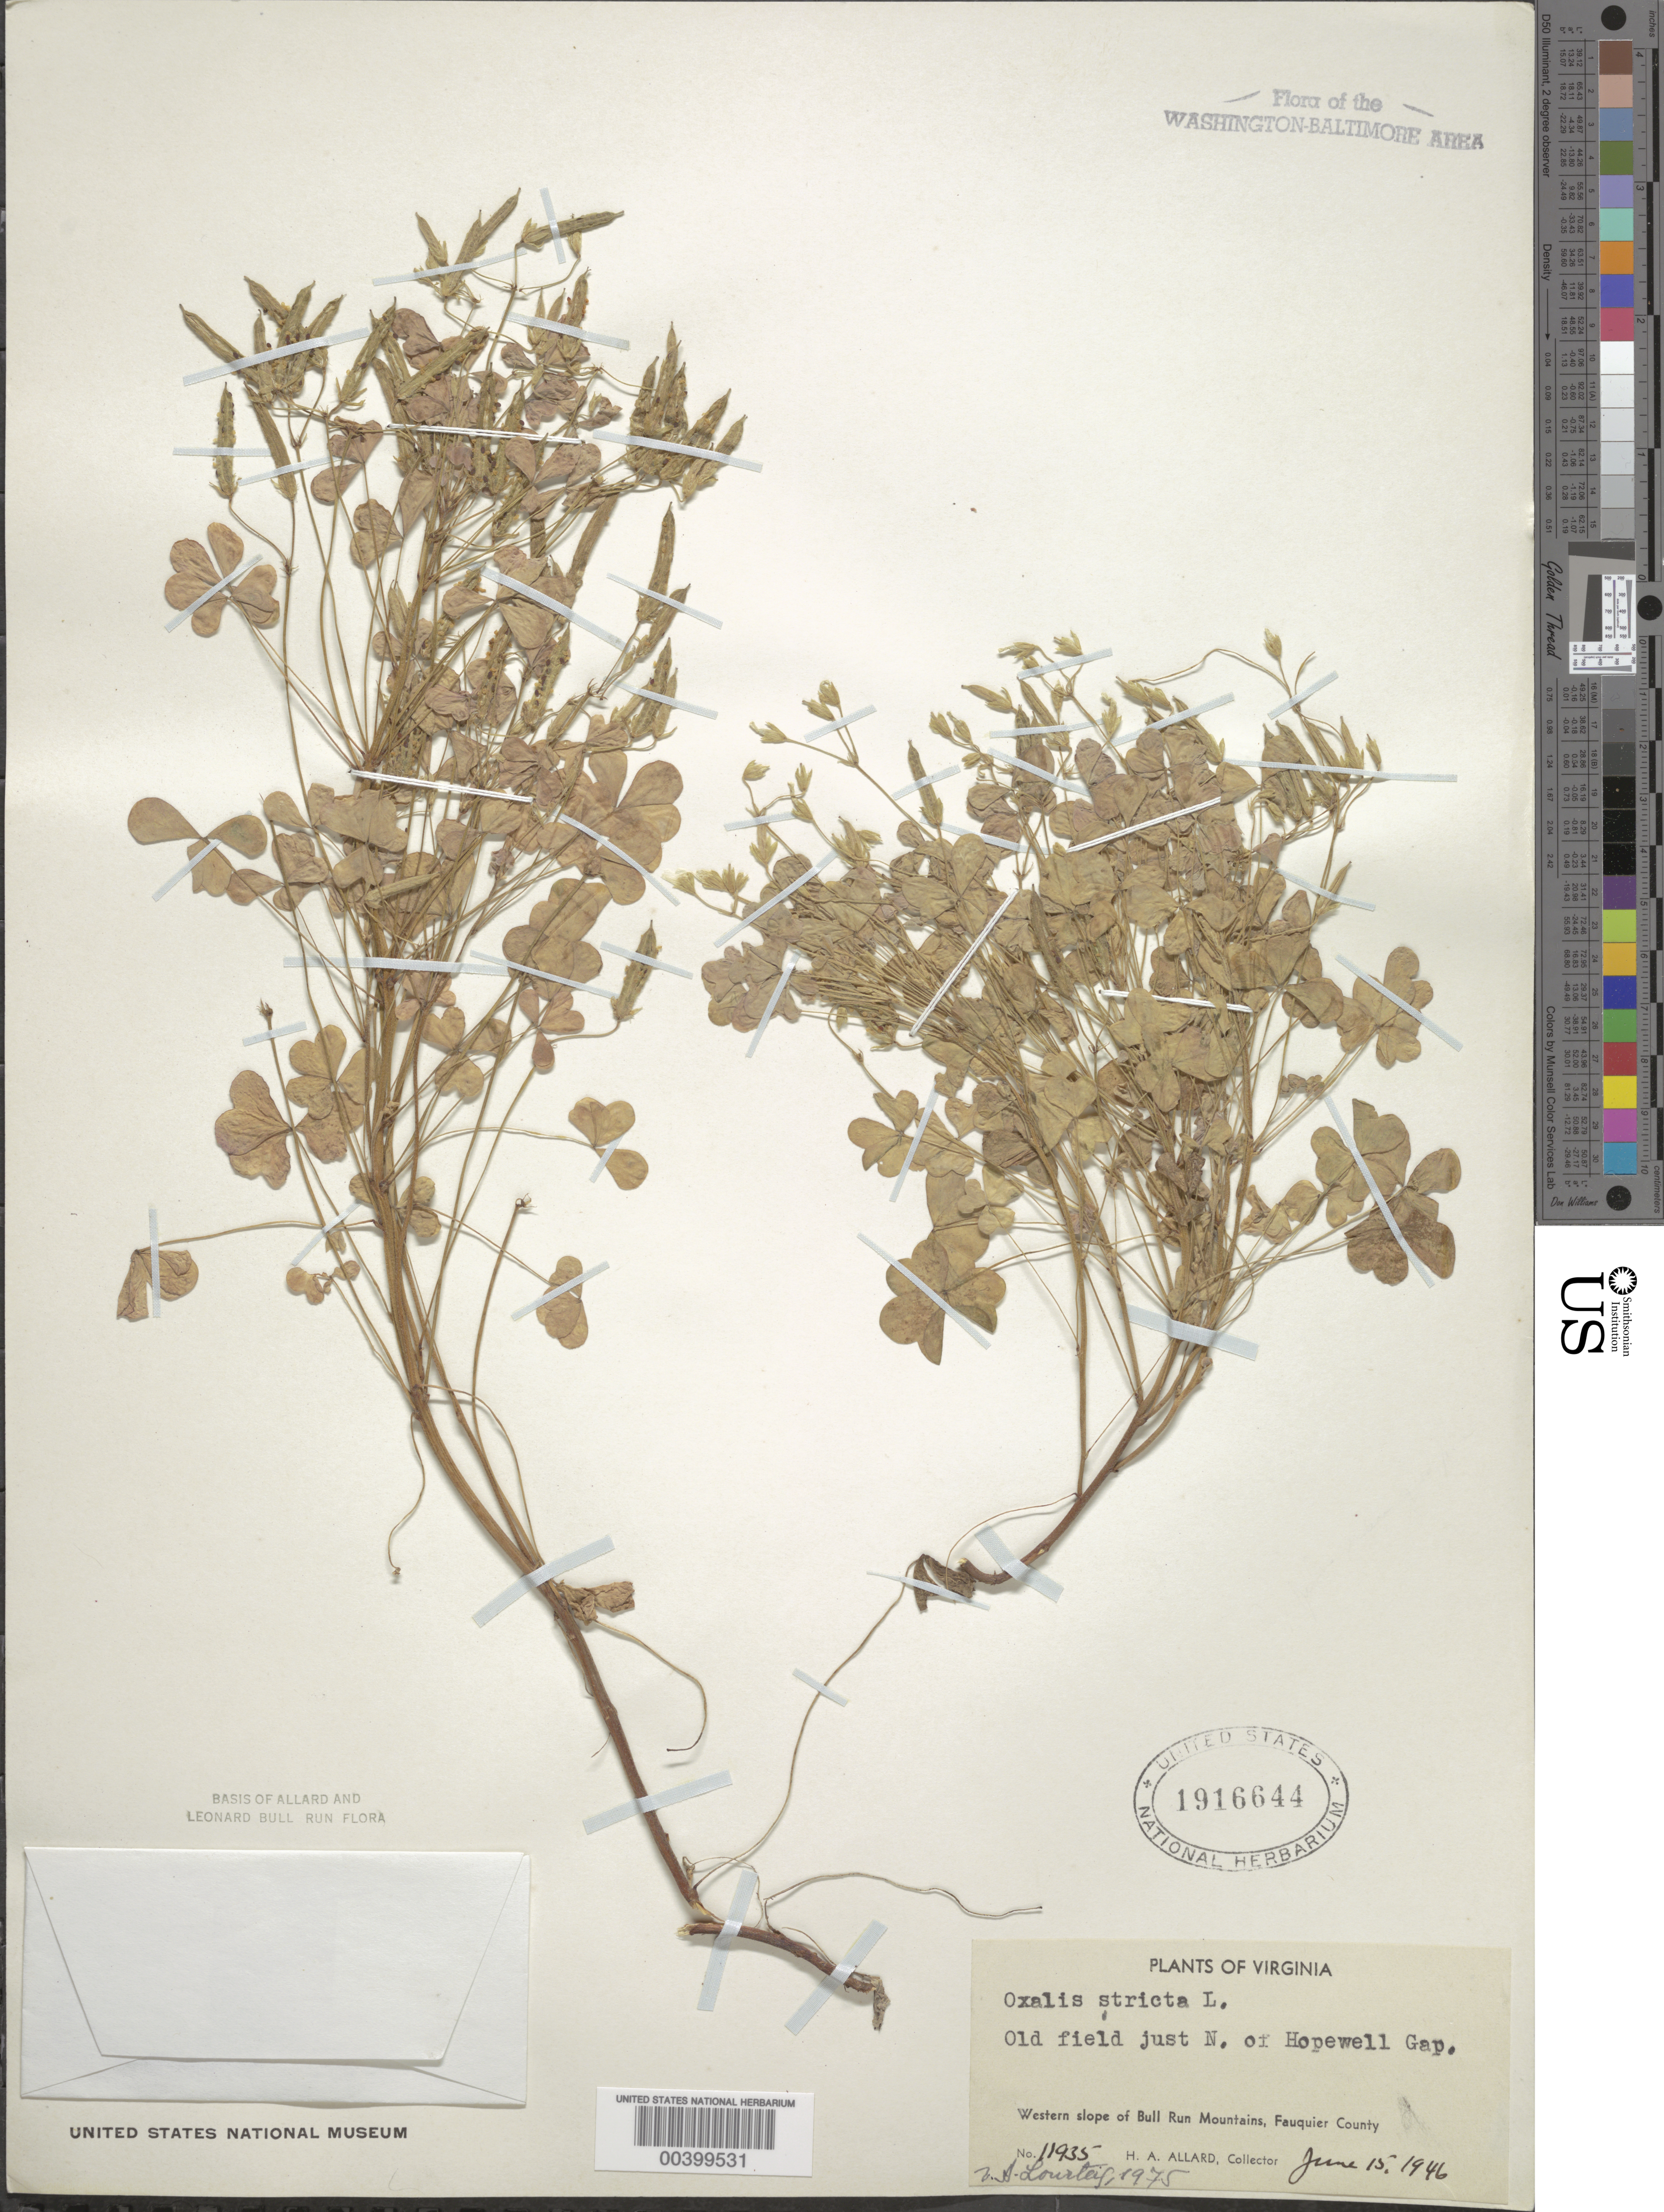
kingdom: Plantae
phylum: Tracheophyta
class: Magnoliopsida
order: Oxalidales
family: Oxalidaceae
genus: Oxalis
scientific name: Oxalis stricta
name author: L.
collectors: H. A. Allard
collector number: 11935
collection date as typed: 15 Jun 1946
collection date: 1946-06-15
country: United States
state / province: Virginia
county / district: Fauquier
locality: North of Hopewell Gap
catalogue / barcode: US 1916644